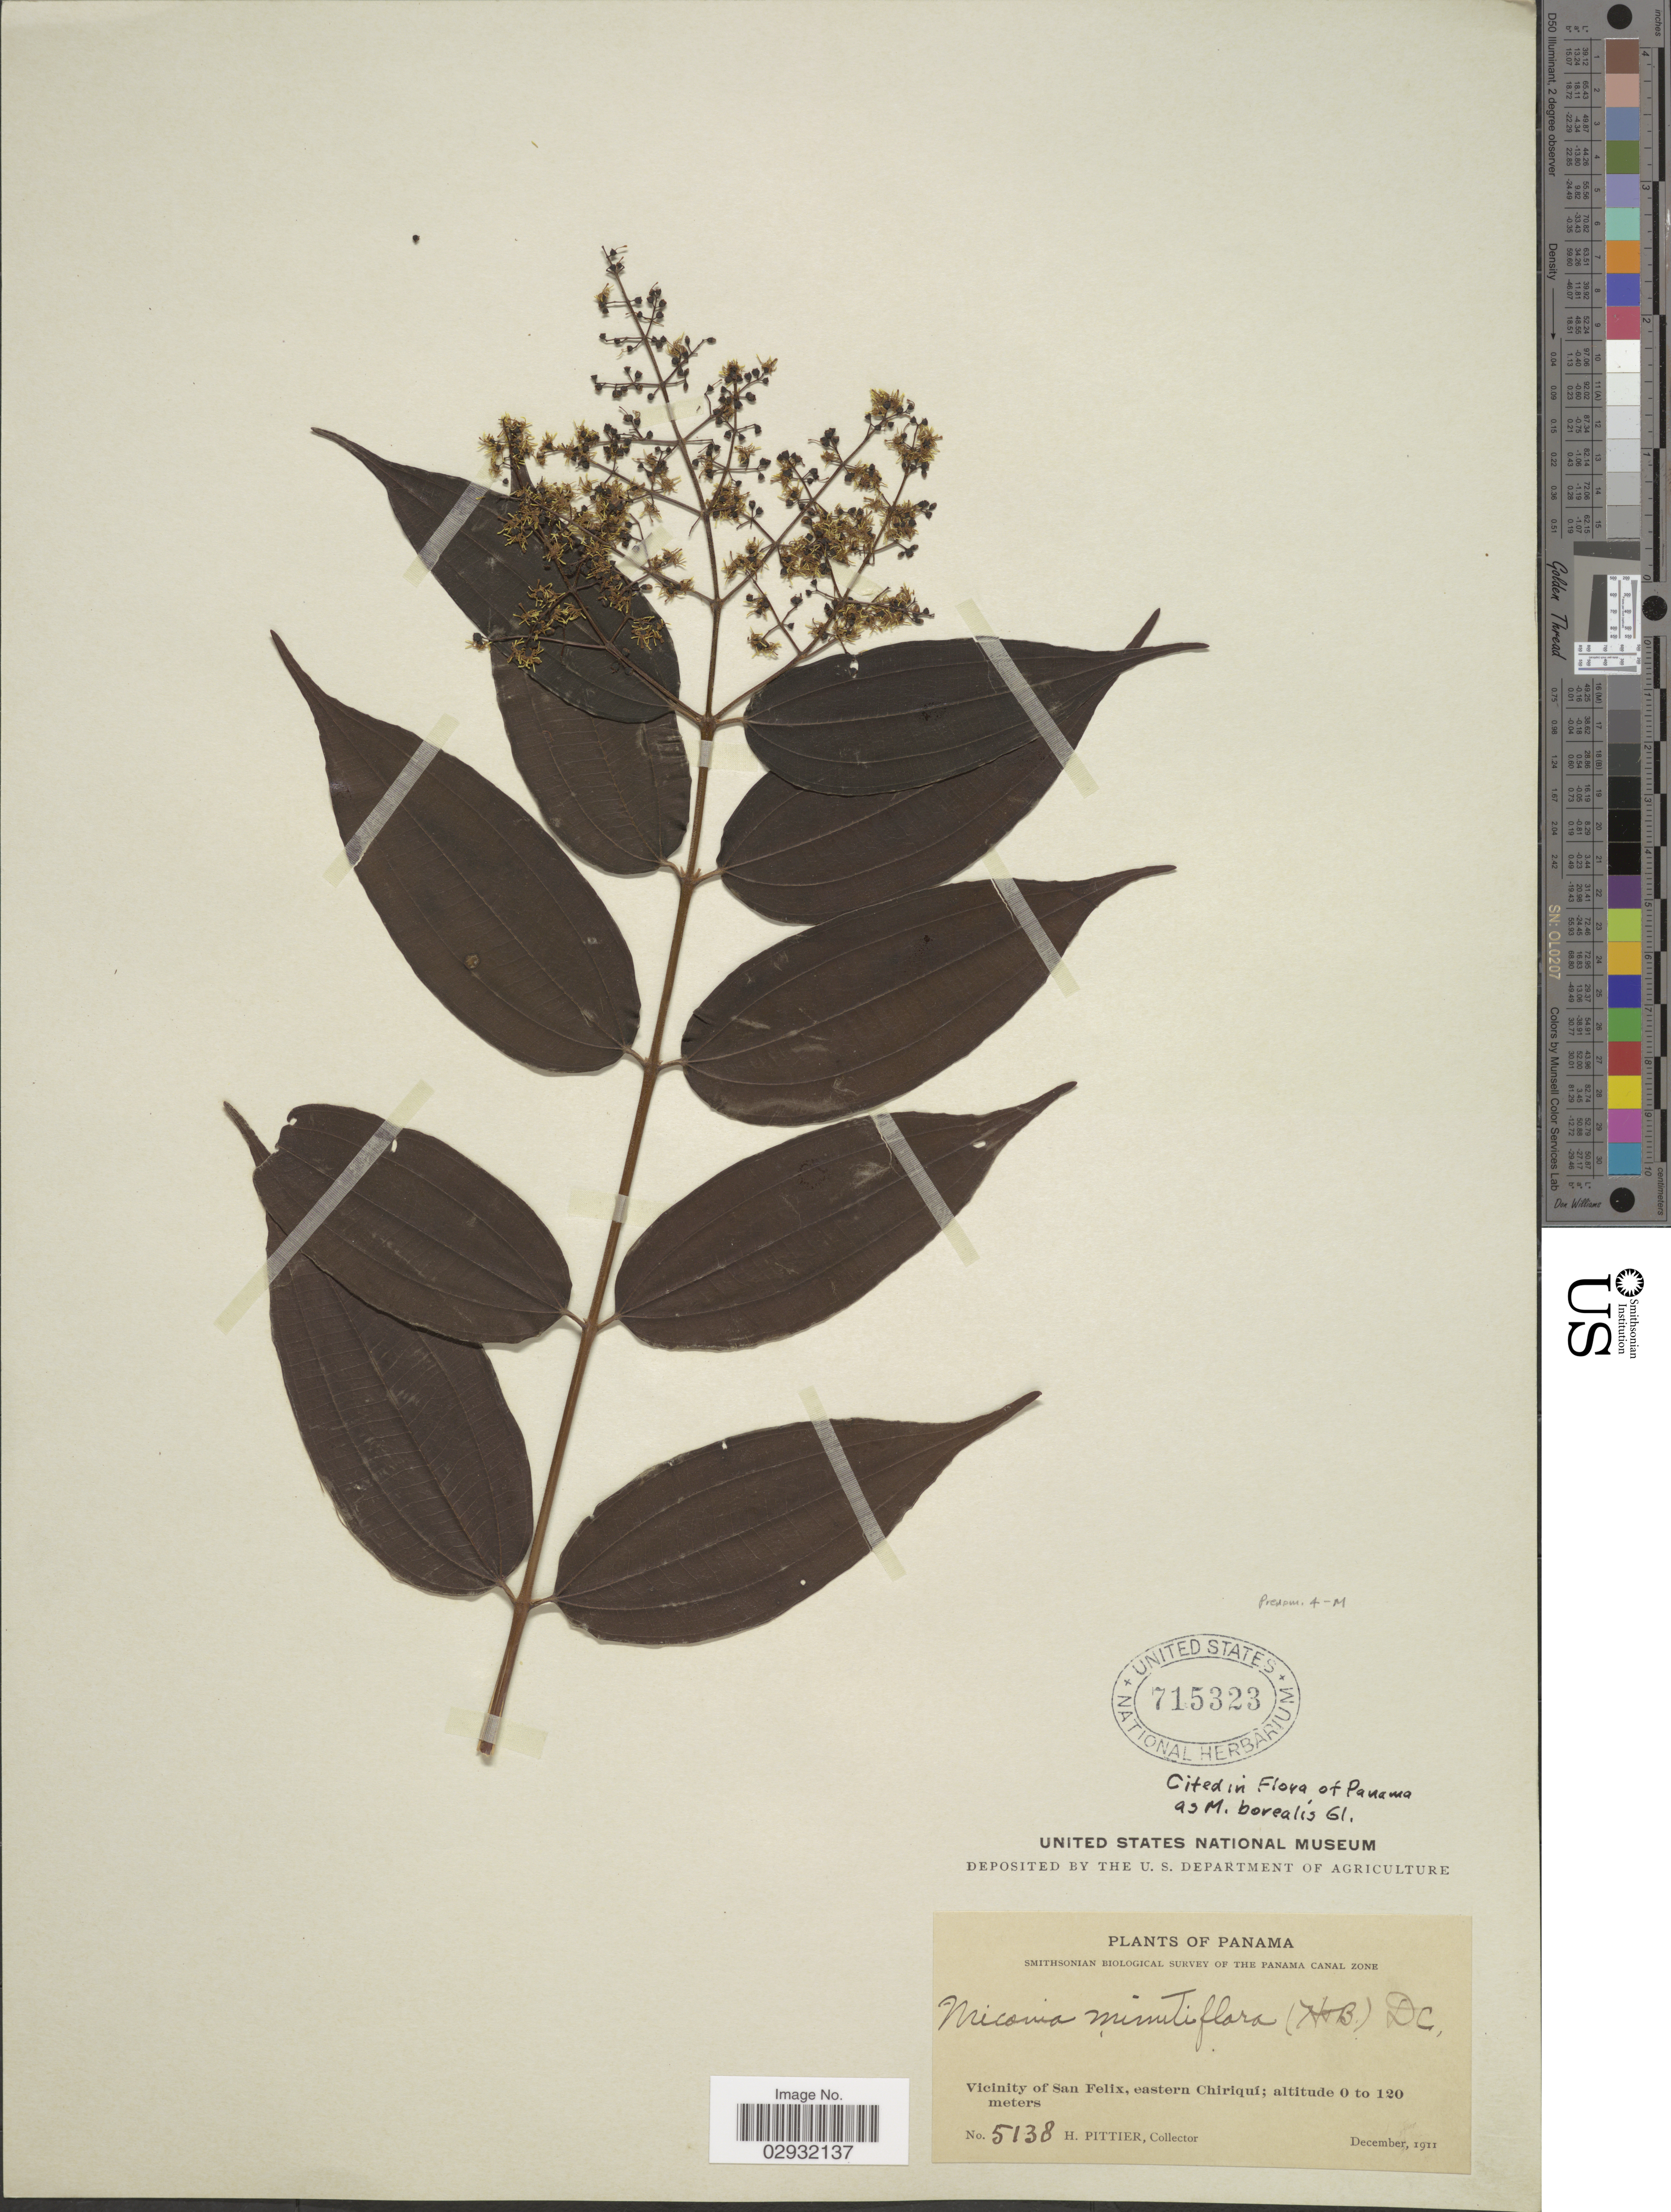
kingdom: Plantae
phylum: Tracheophyta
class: Magnoliopsida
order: Myrtales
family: Melastomataceae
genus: Miconia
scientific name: Miconia borealis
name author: Gleason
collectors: H. F. Pittier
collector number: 5138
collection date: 1911-12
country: Panama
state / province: Chiriqui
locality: Panama, Vicinity of San Felix, eastern Chiriquí.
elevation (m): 0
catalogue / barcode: US 715323